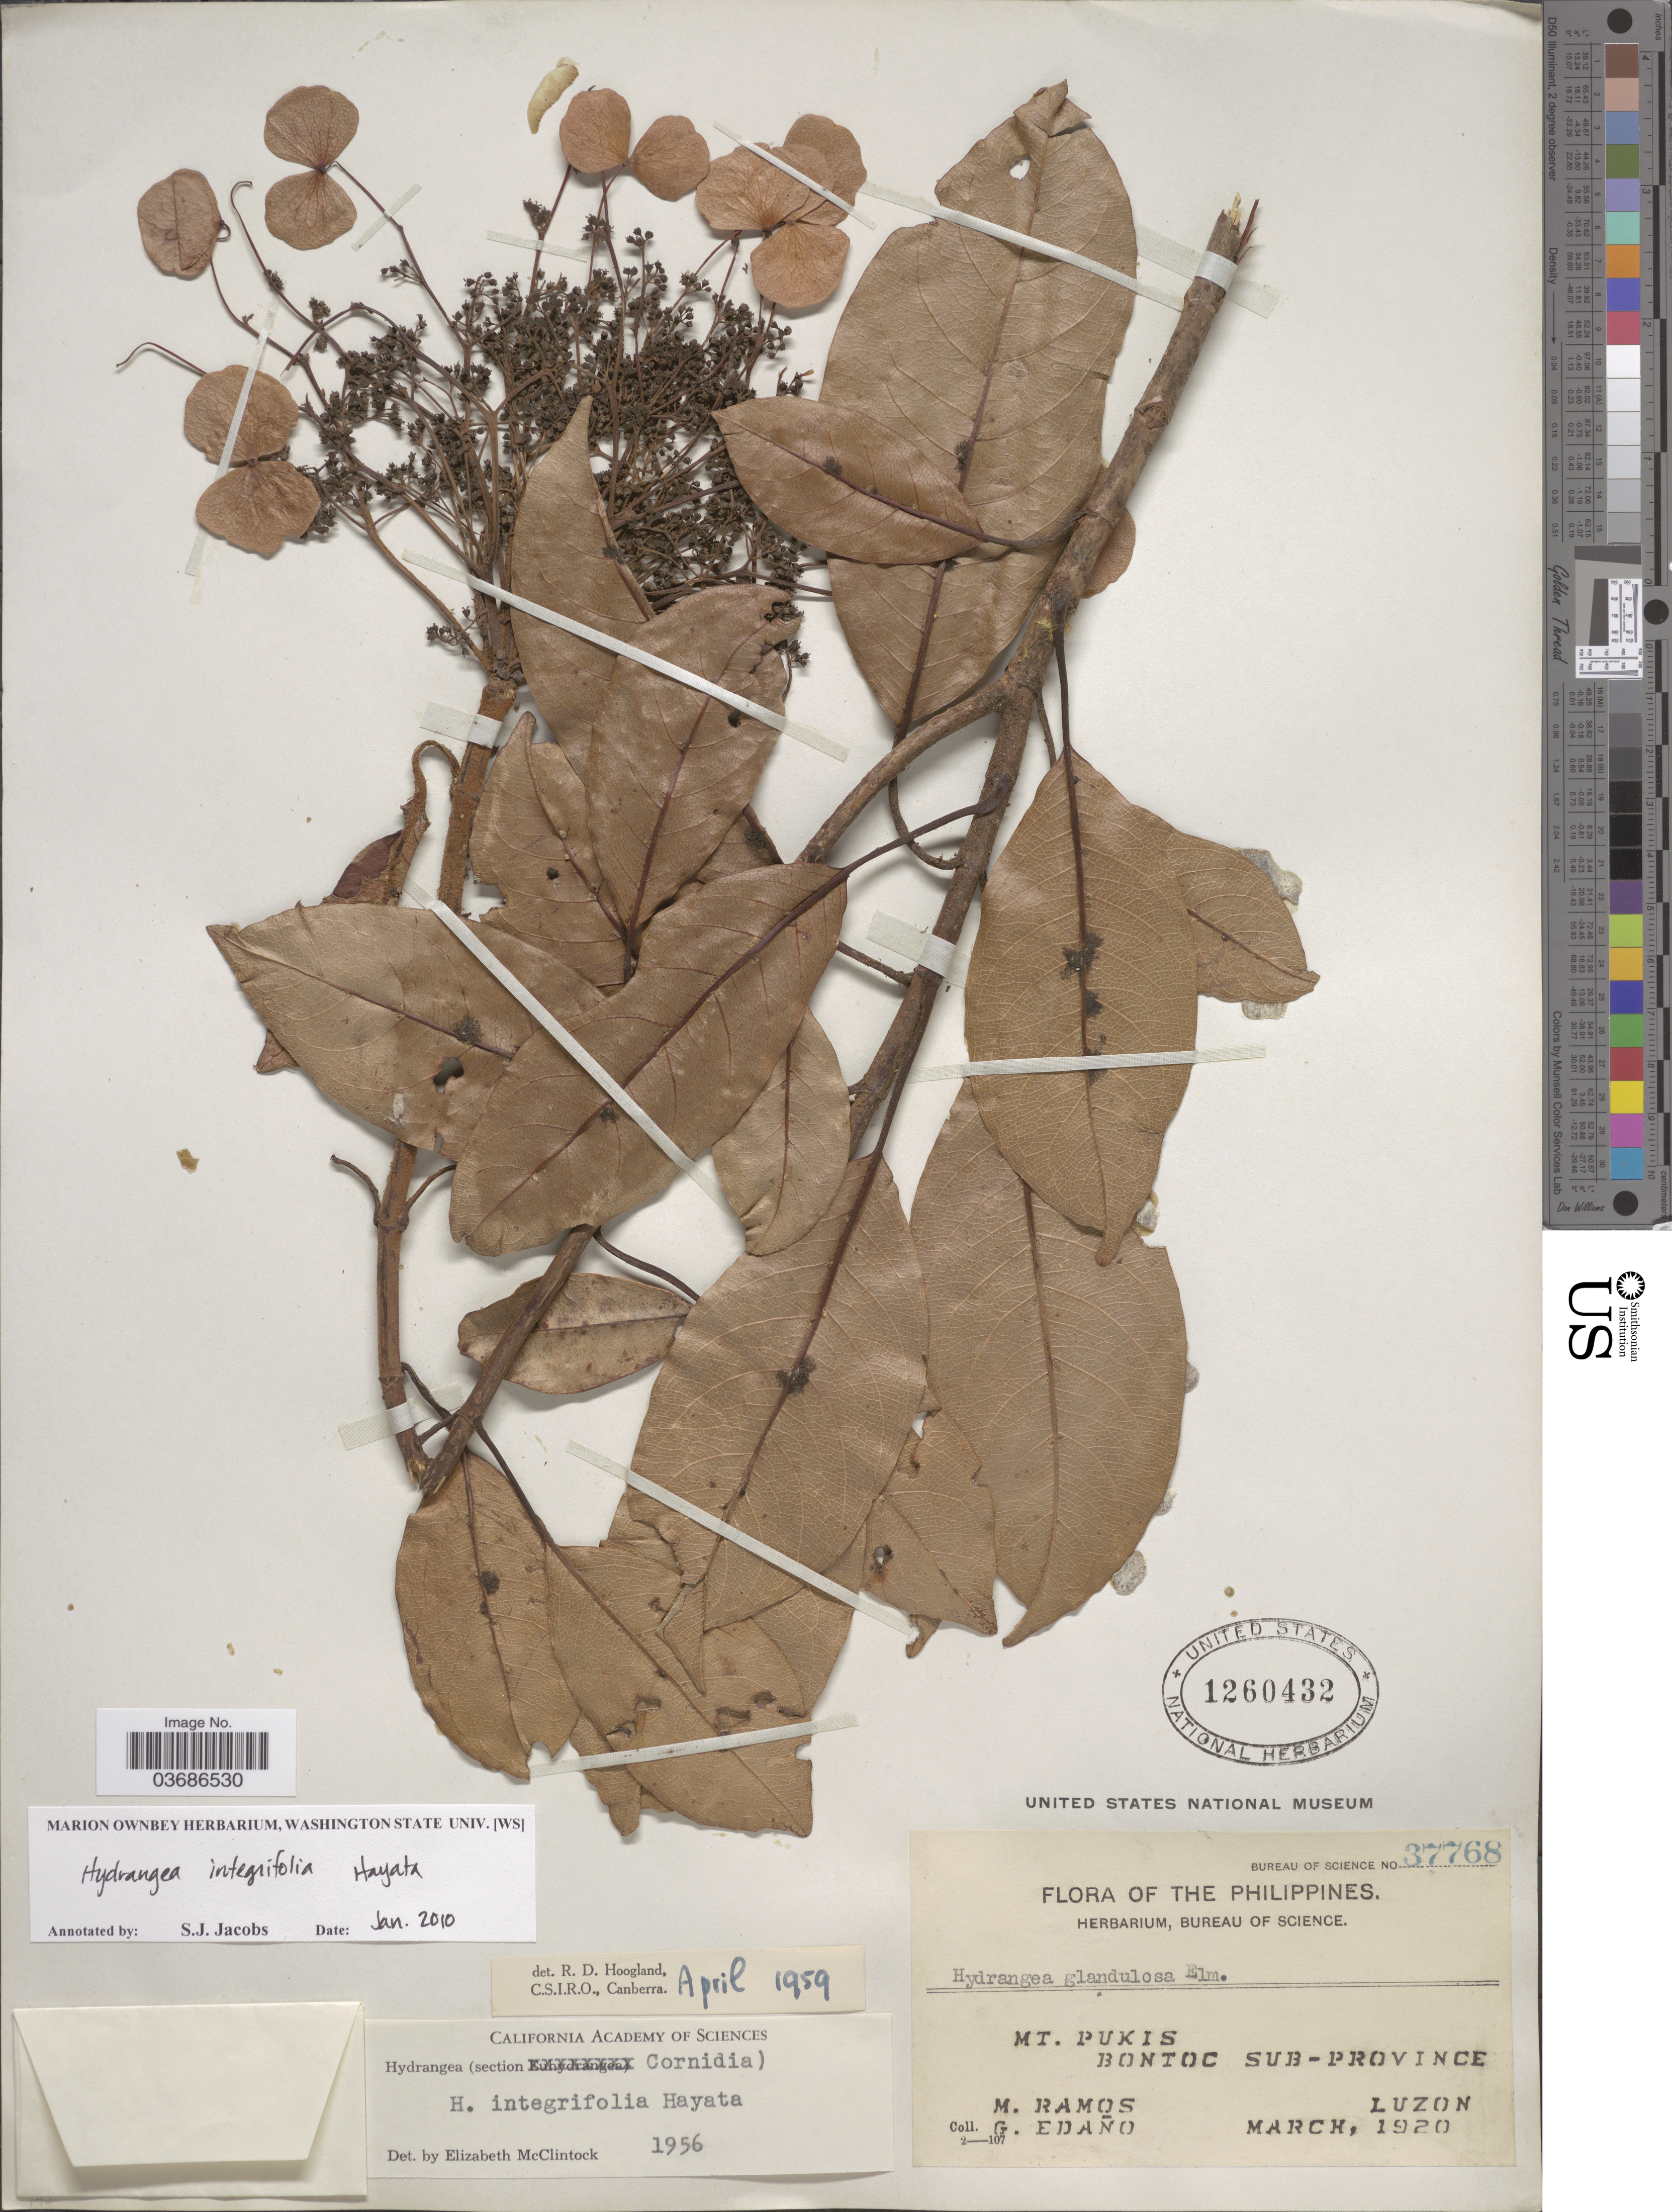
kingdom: Plantae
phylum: Tracheophyta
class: Magnoliopsida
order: Cornales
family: Hydrangeaceae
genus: Hydrangea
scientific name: Hydrangea integrifolia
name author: Hayata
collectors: M. Ramos & G. Edaño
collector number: Bureau of Science 37768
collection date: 1920-03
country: Philippines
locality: Mt. Pukis. Bontoc Sub-Province. Luzon.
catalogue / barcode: US 1260432